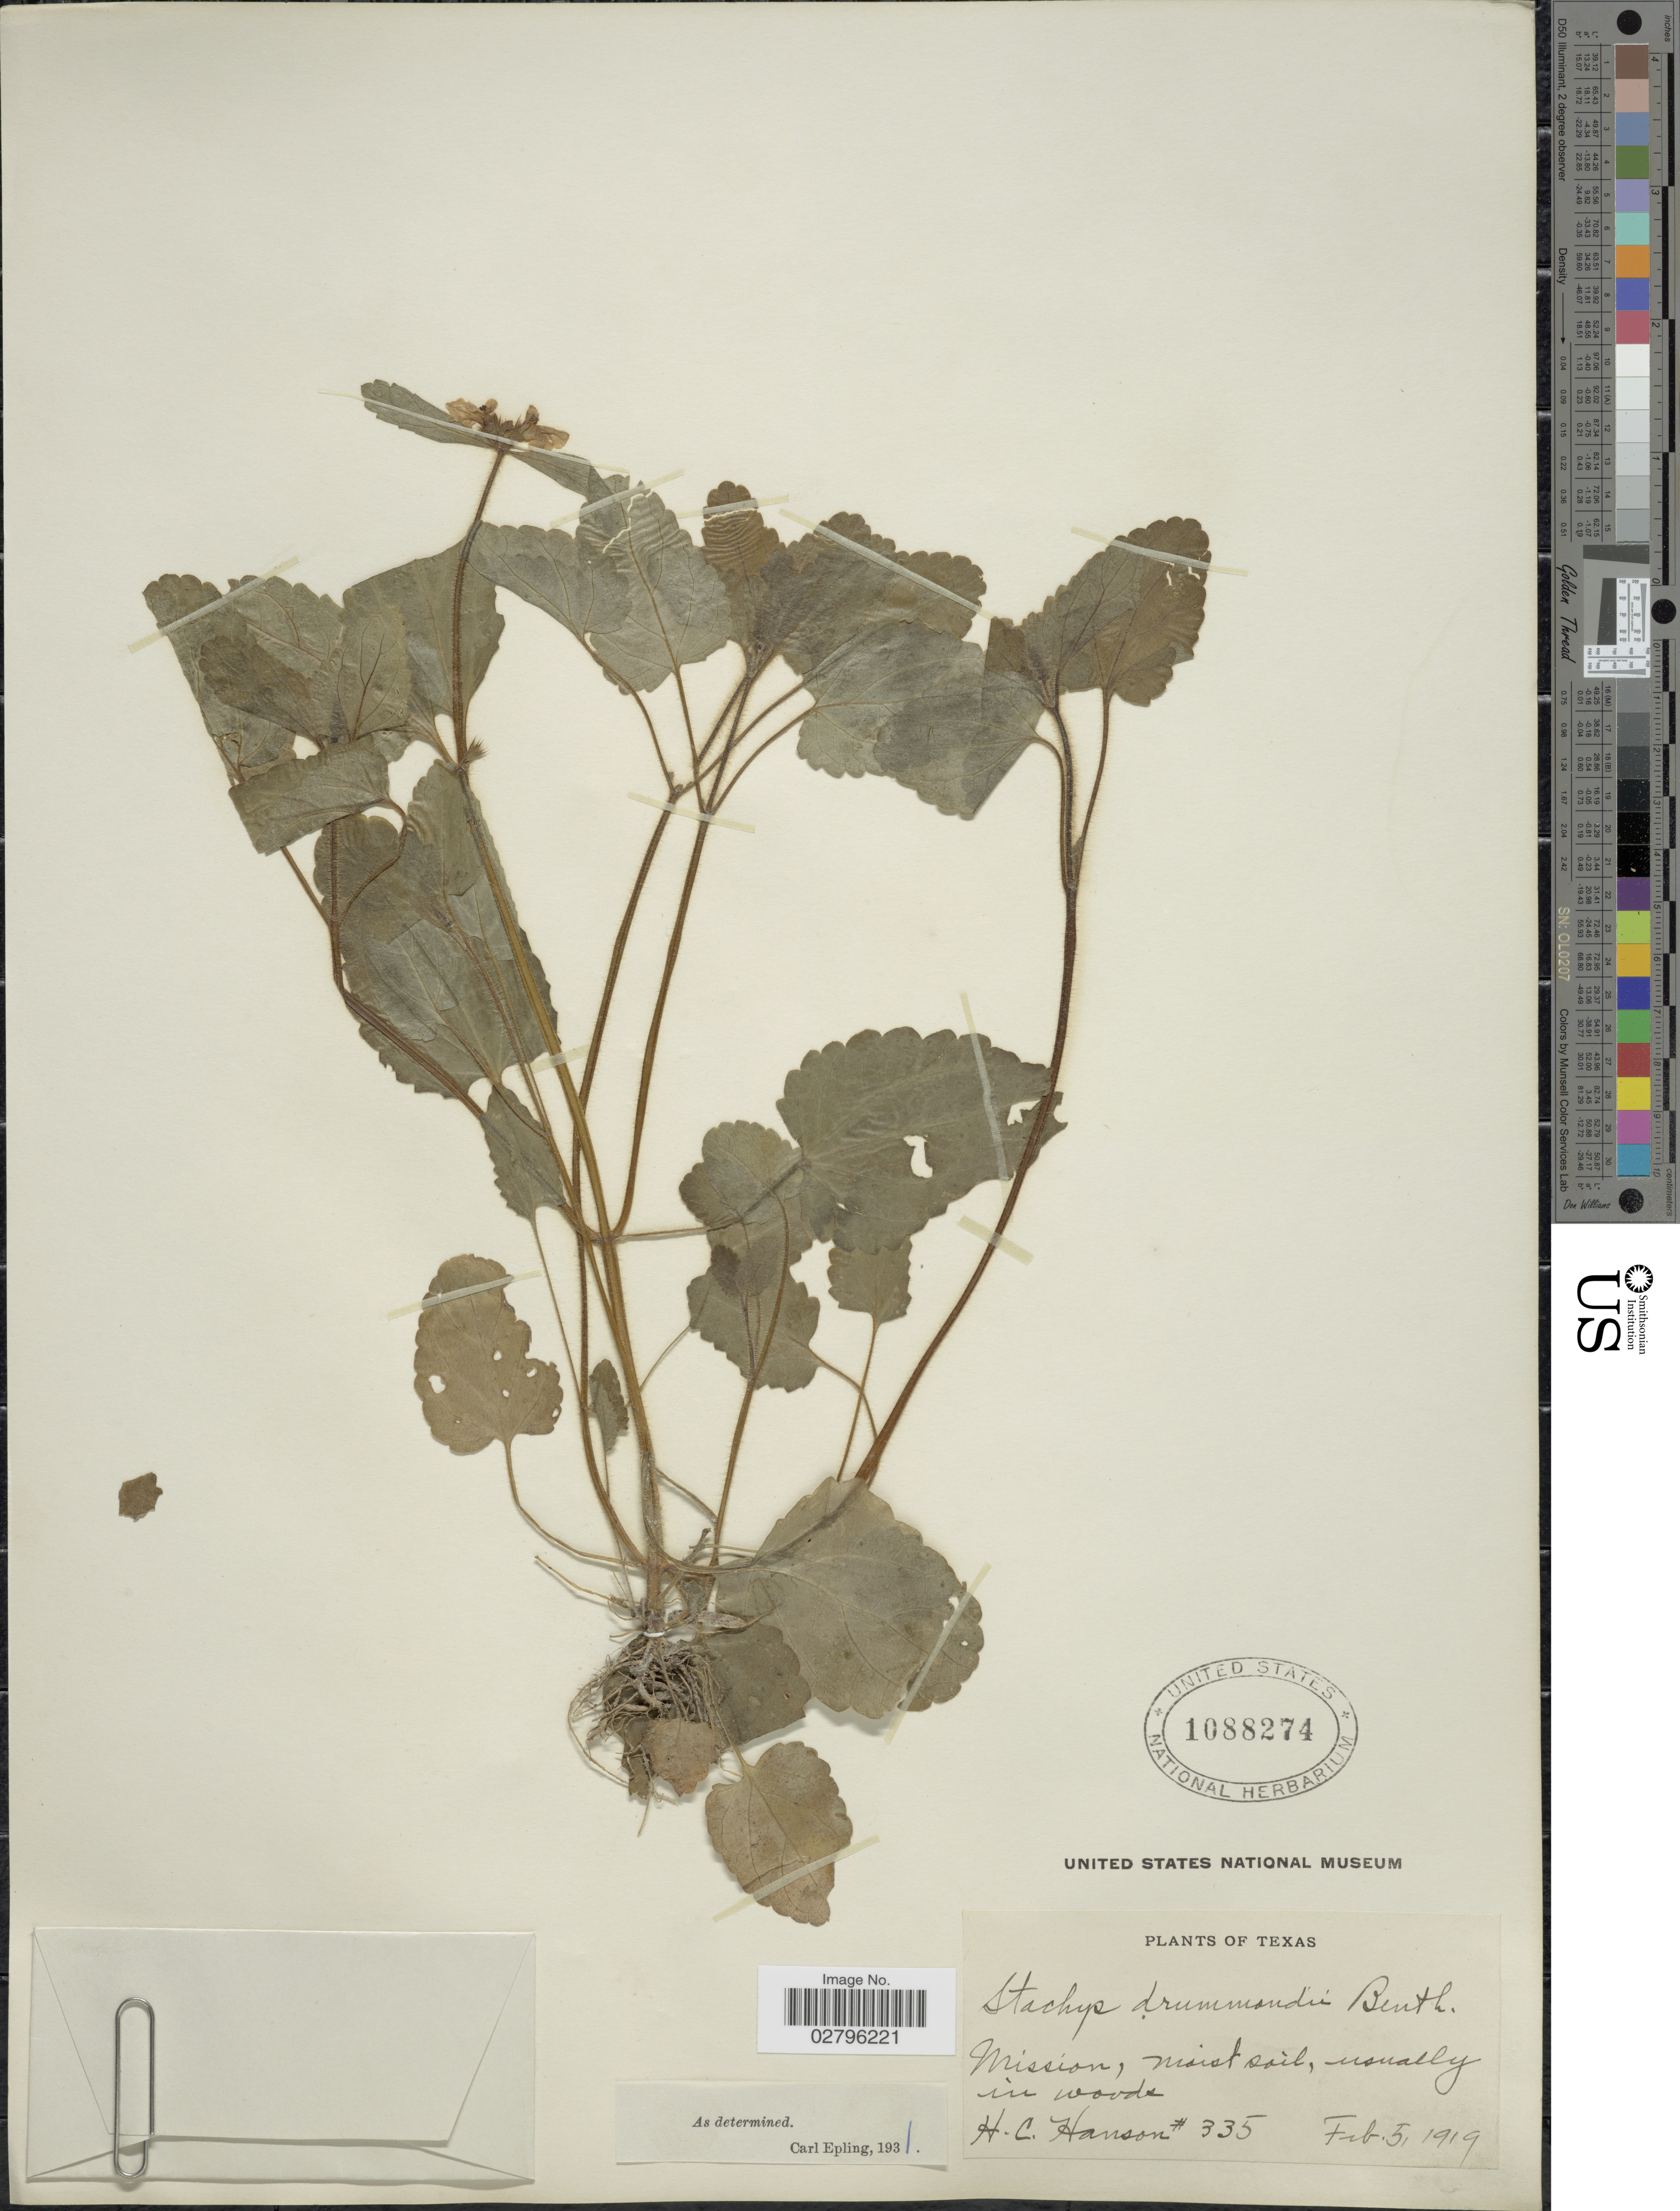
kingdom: Plantae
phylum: Tracheophyta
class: Magnoliopsida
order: Lamiales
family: Lamiaceae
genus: Stachys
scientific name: Stachys drummondii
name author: Benth.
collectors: H. Hanson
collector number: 335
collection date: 1919-02-05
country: United States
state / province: Texas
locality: Mission, moist soil, usually in woods.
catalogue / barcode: US 1088274